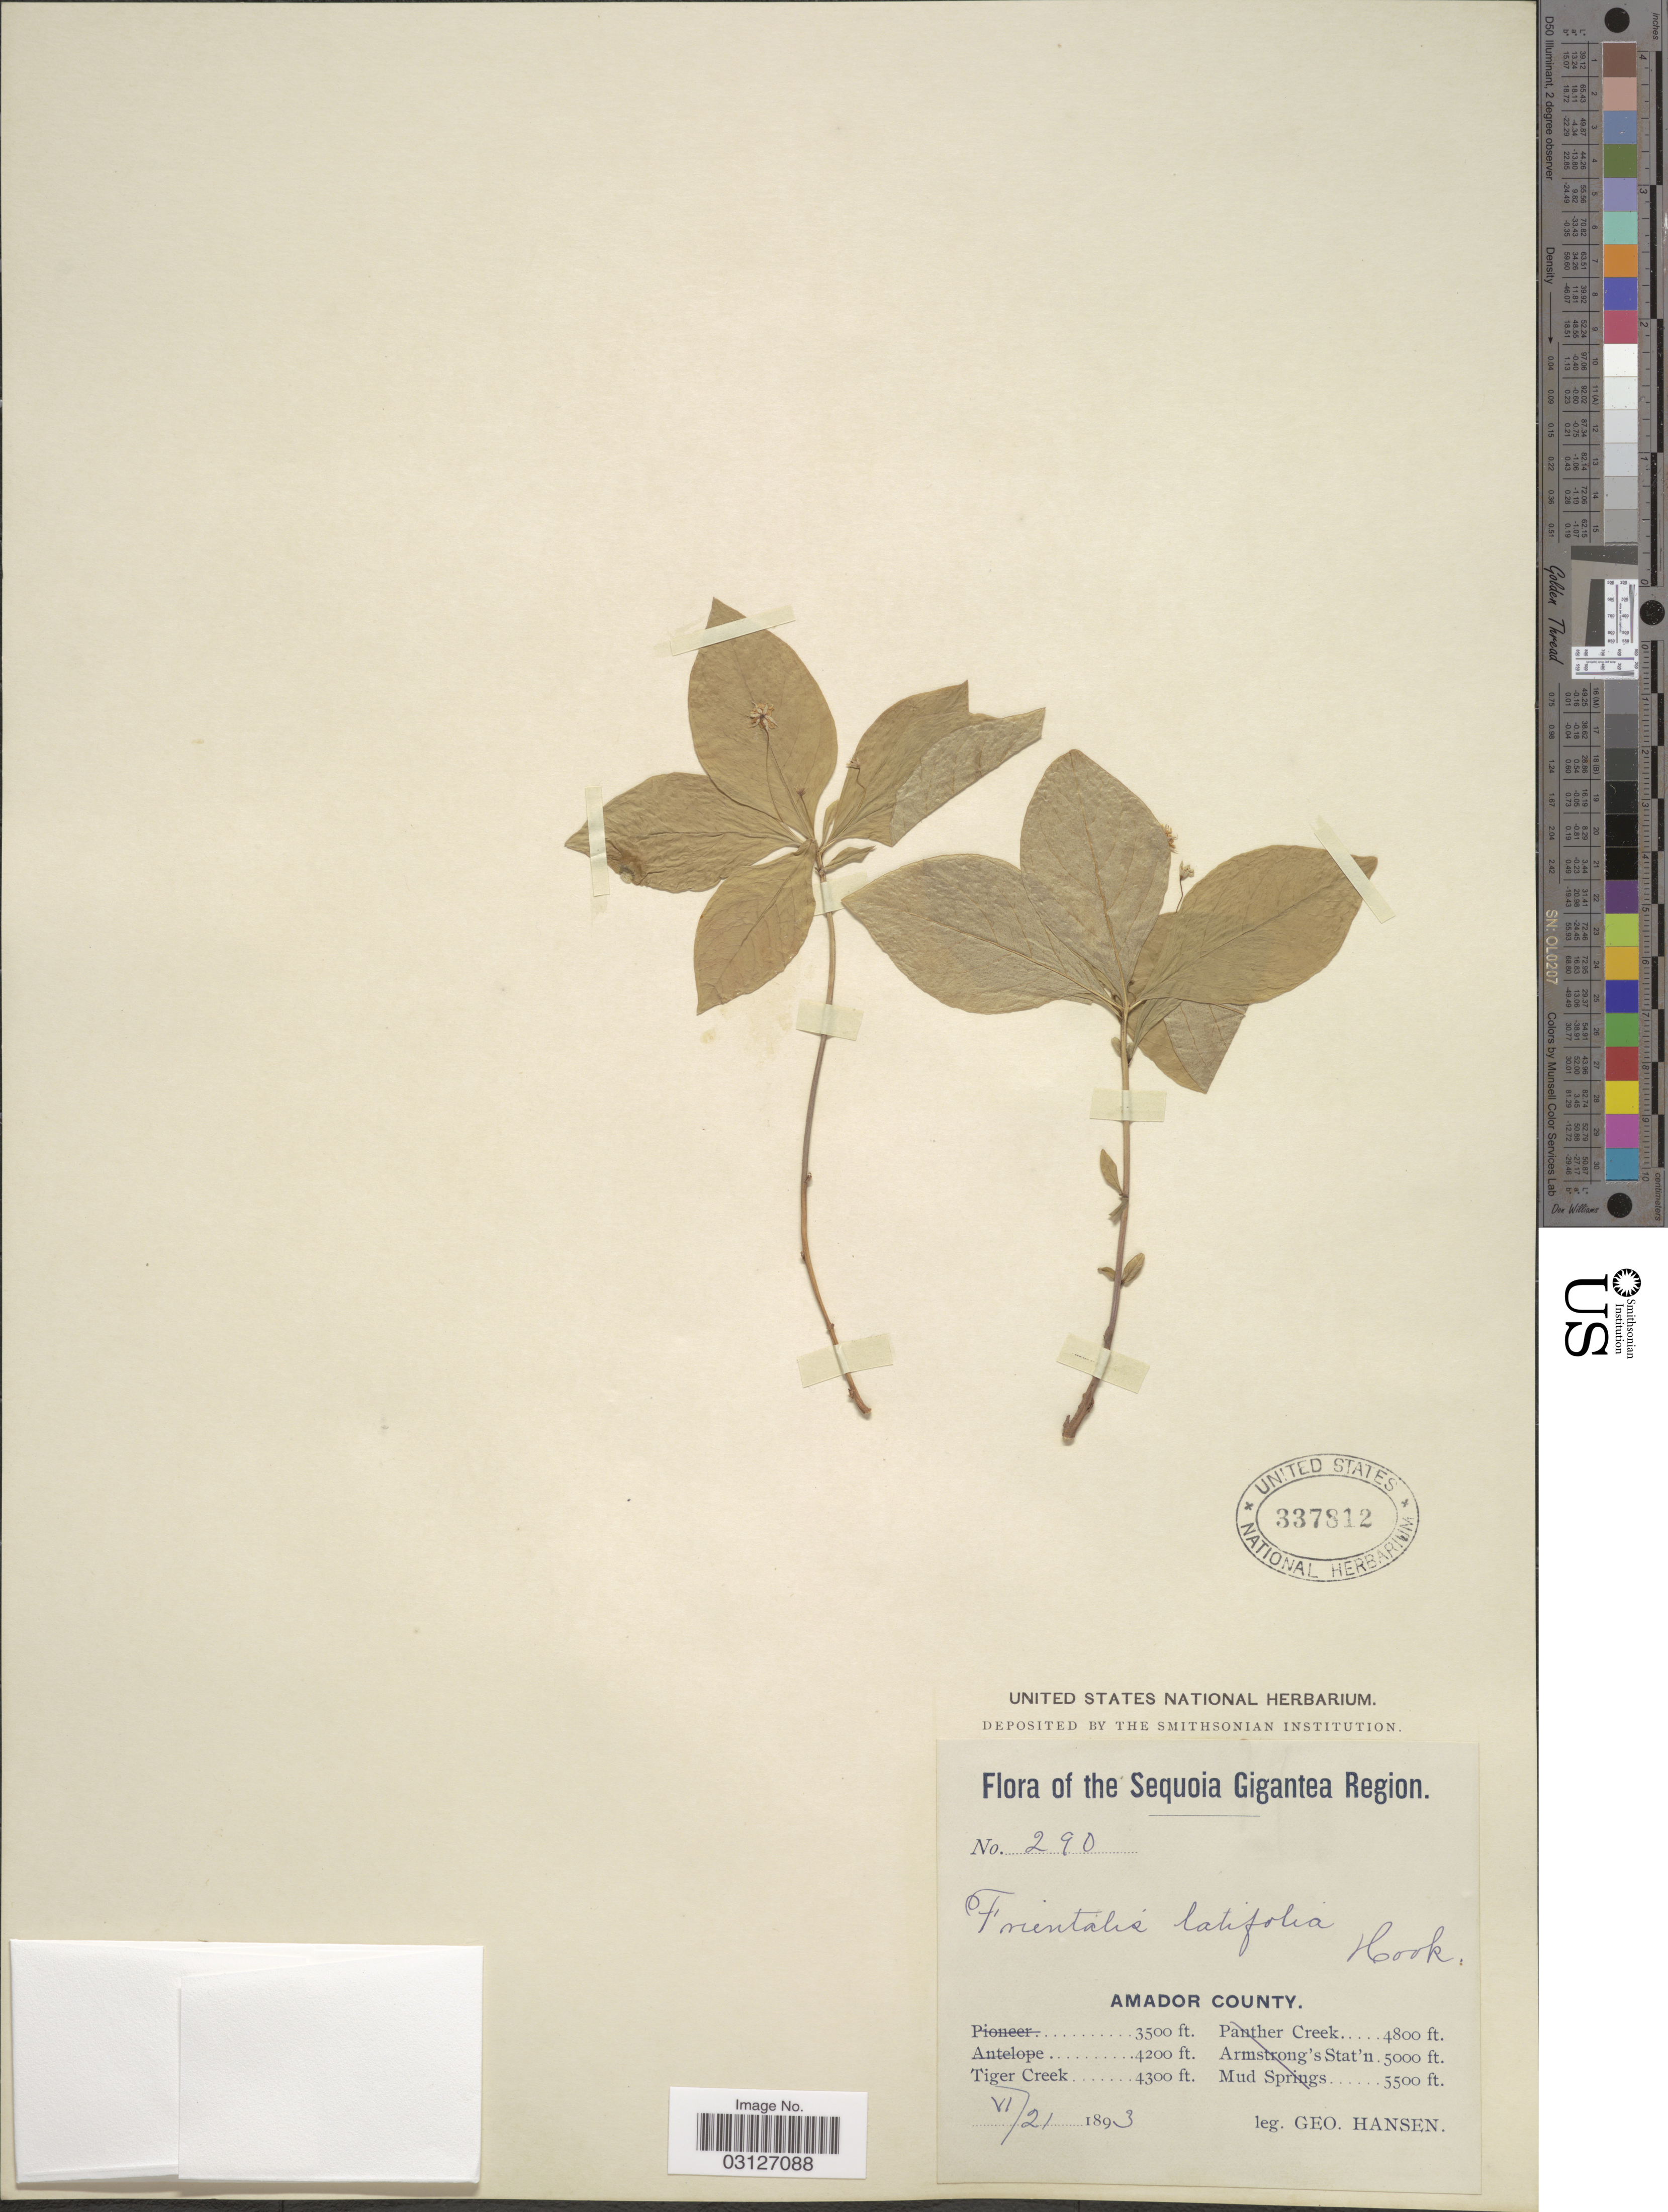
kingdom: Plantae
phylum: Tracheophyta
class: Magnoliopsida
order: Ericales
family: Primulaceae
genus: Trientalis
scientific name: Trientalis latifolia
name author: Hook.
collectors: G. Hansen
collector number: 290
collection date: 1893-06-21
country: United States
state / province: California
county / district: Amador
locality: Sequoia Gigantea Region, Amador County, Tiger Creek.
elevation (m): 1311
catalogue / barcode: US 337812